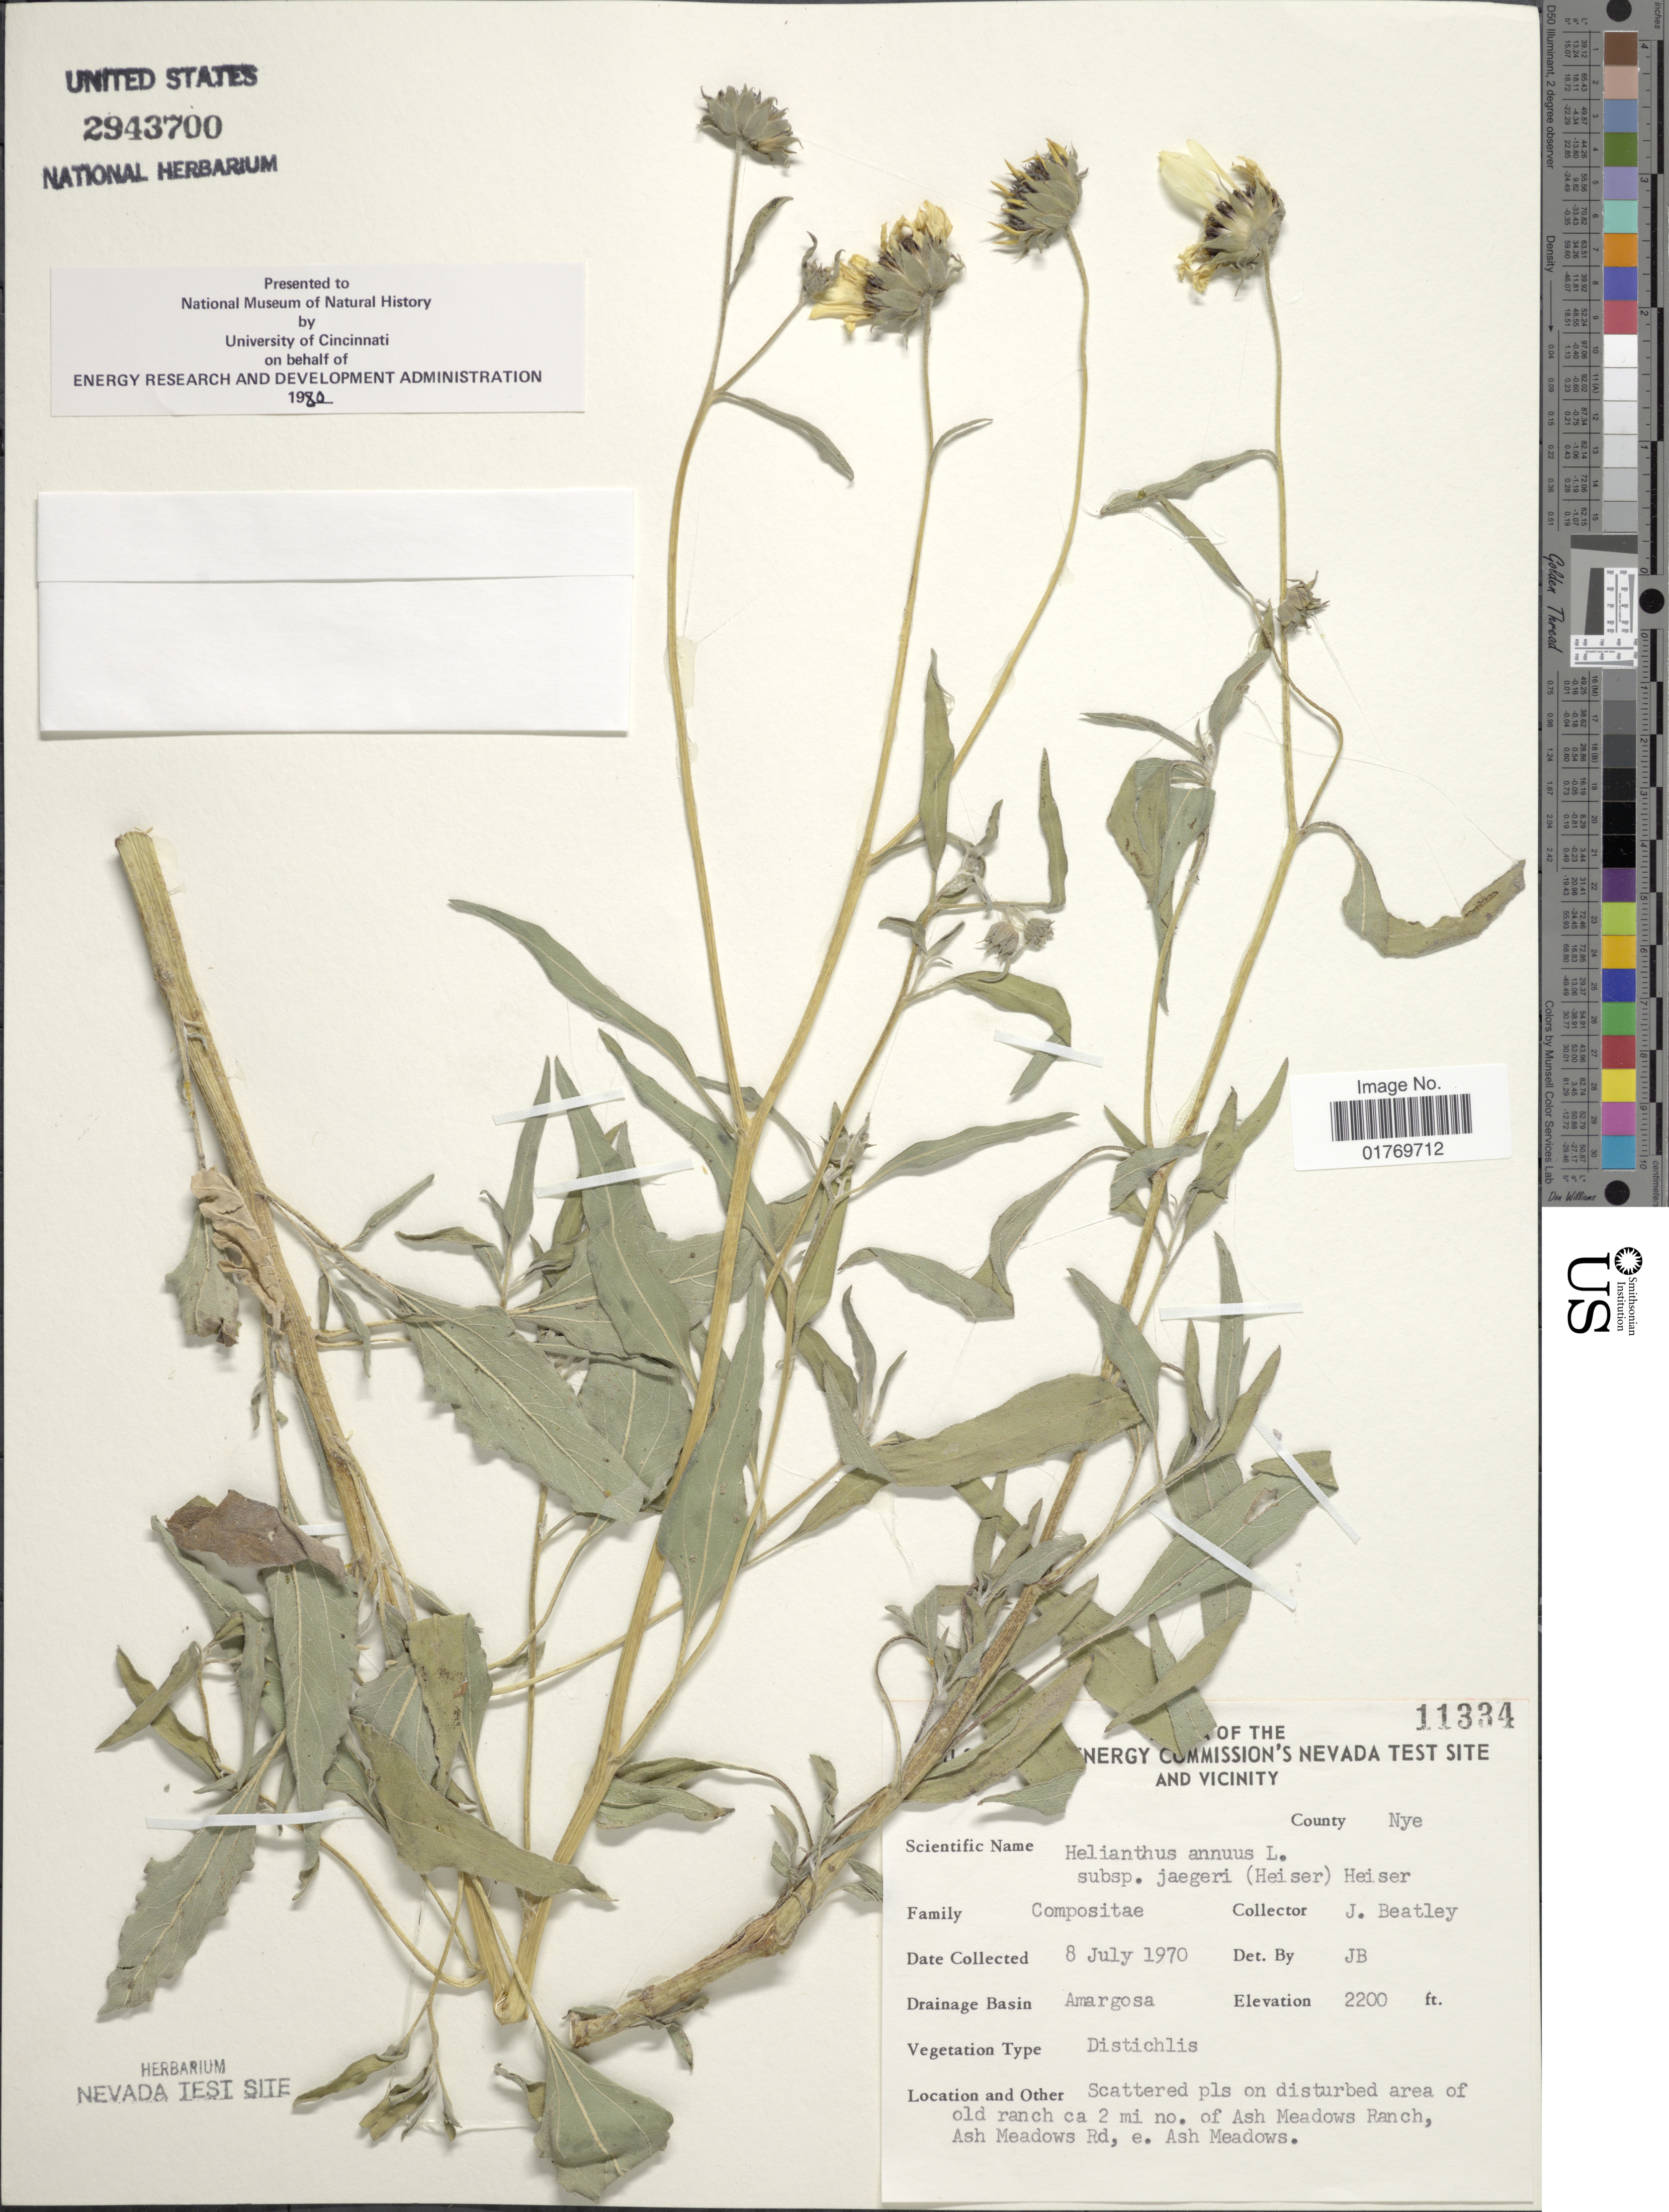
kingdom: Plantae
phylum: Tracheophyta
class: Magnoliopsida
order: Asterales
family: Asteraceae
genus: Helianthus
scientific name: Helianthus annuus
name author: L.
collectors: J. C. Beatley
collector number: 11334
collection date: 1970-07-08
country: United States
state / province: Nevada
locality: U. S. Atomic Energy Commision' s Nevada Test Site And Vicinity, County Nye, Drainage Basin Amargosa, Scattered pls on disturbed area of old ranch 2 mi., no. of Ash Meadows Ranch, Ash Meadows Rd, e. Ash Meadows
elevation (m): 671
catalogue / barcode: US 2943700